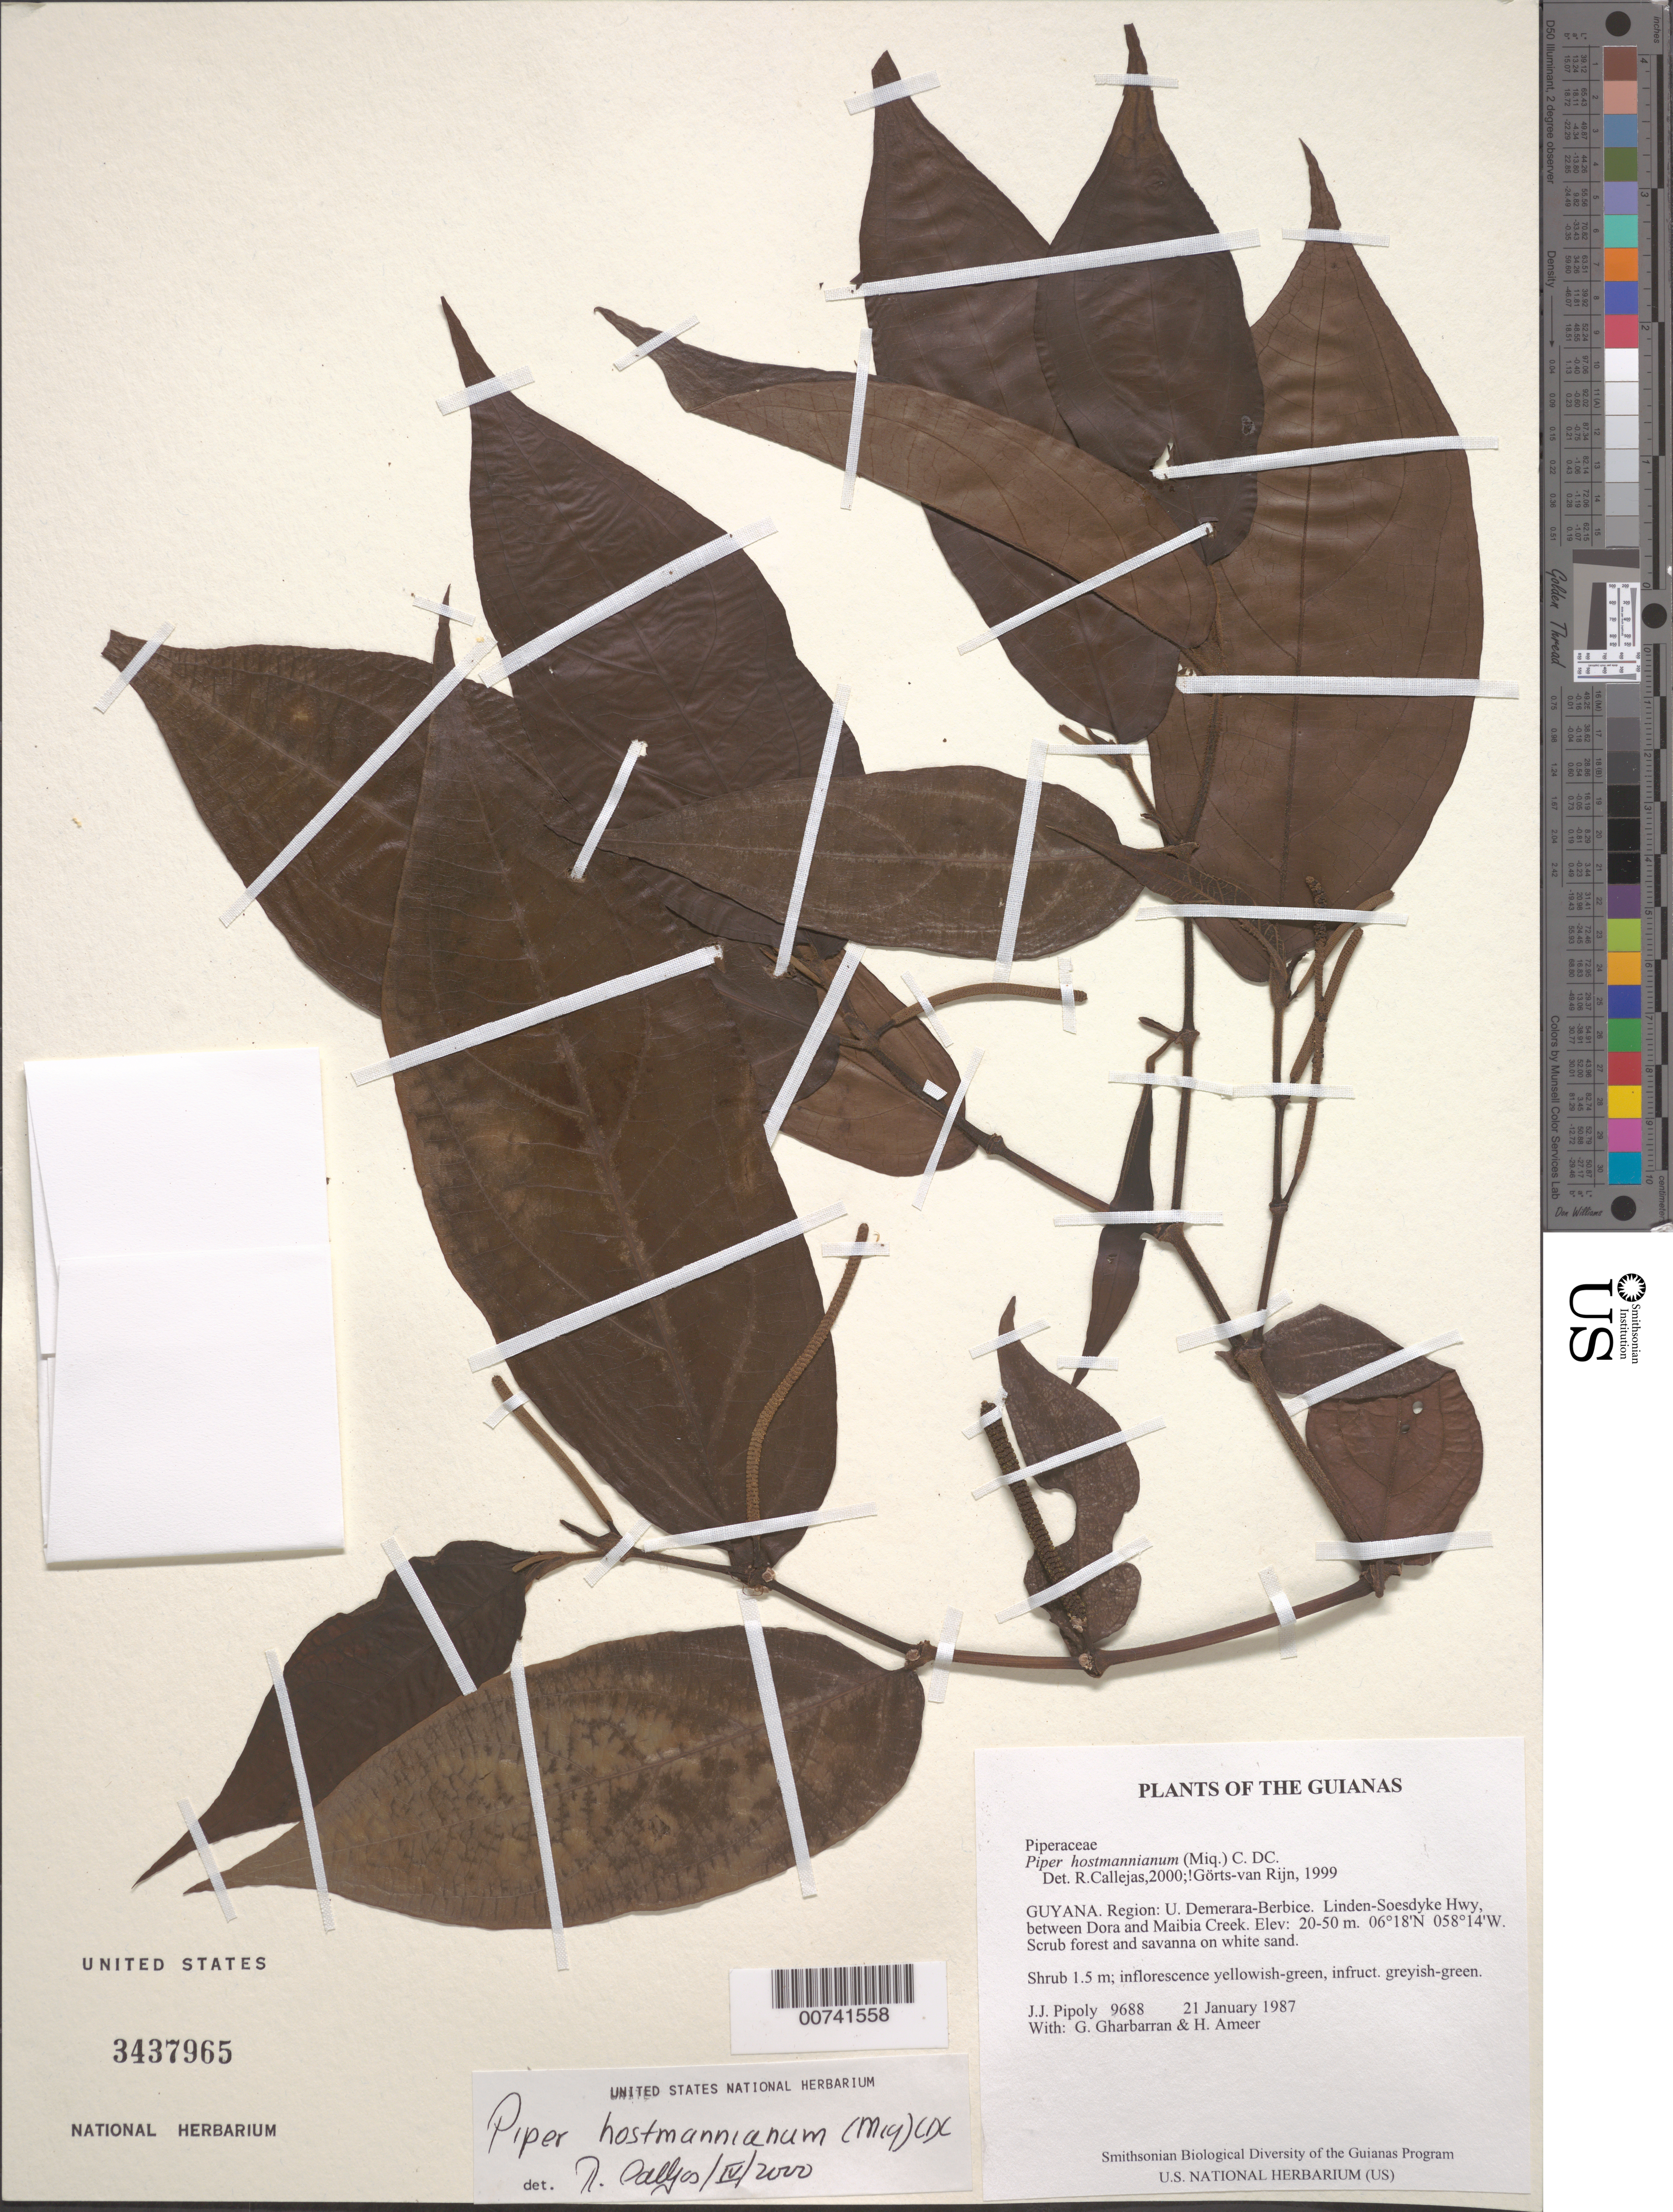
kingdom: Plantae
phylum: Tracheophyta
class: Magnoliopsida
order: Piperales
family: Piperaceae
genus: Piper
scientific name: Piper hostmannianum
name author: (Miq.) C. DC.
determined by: Görts-van Rijn, A. R. A.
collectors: J. J. Pipoly, G. Gharbarran & H. Ameer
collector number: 9688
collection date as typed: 21 January 1987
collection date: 1987-01-21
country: Guyana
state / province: U. Demerara-Berbice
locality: Linden-Soesdyke Hwy, between Dora and Maibia Creek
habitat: Scrub forest and savanna on white sand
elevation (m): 20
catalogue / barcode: US 3437965